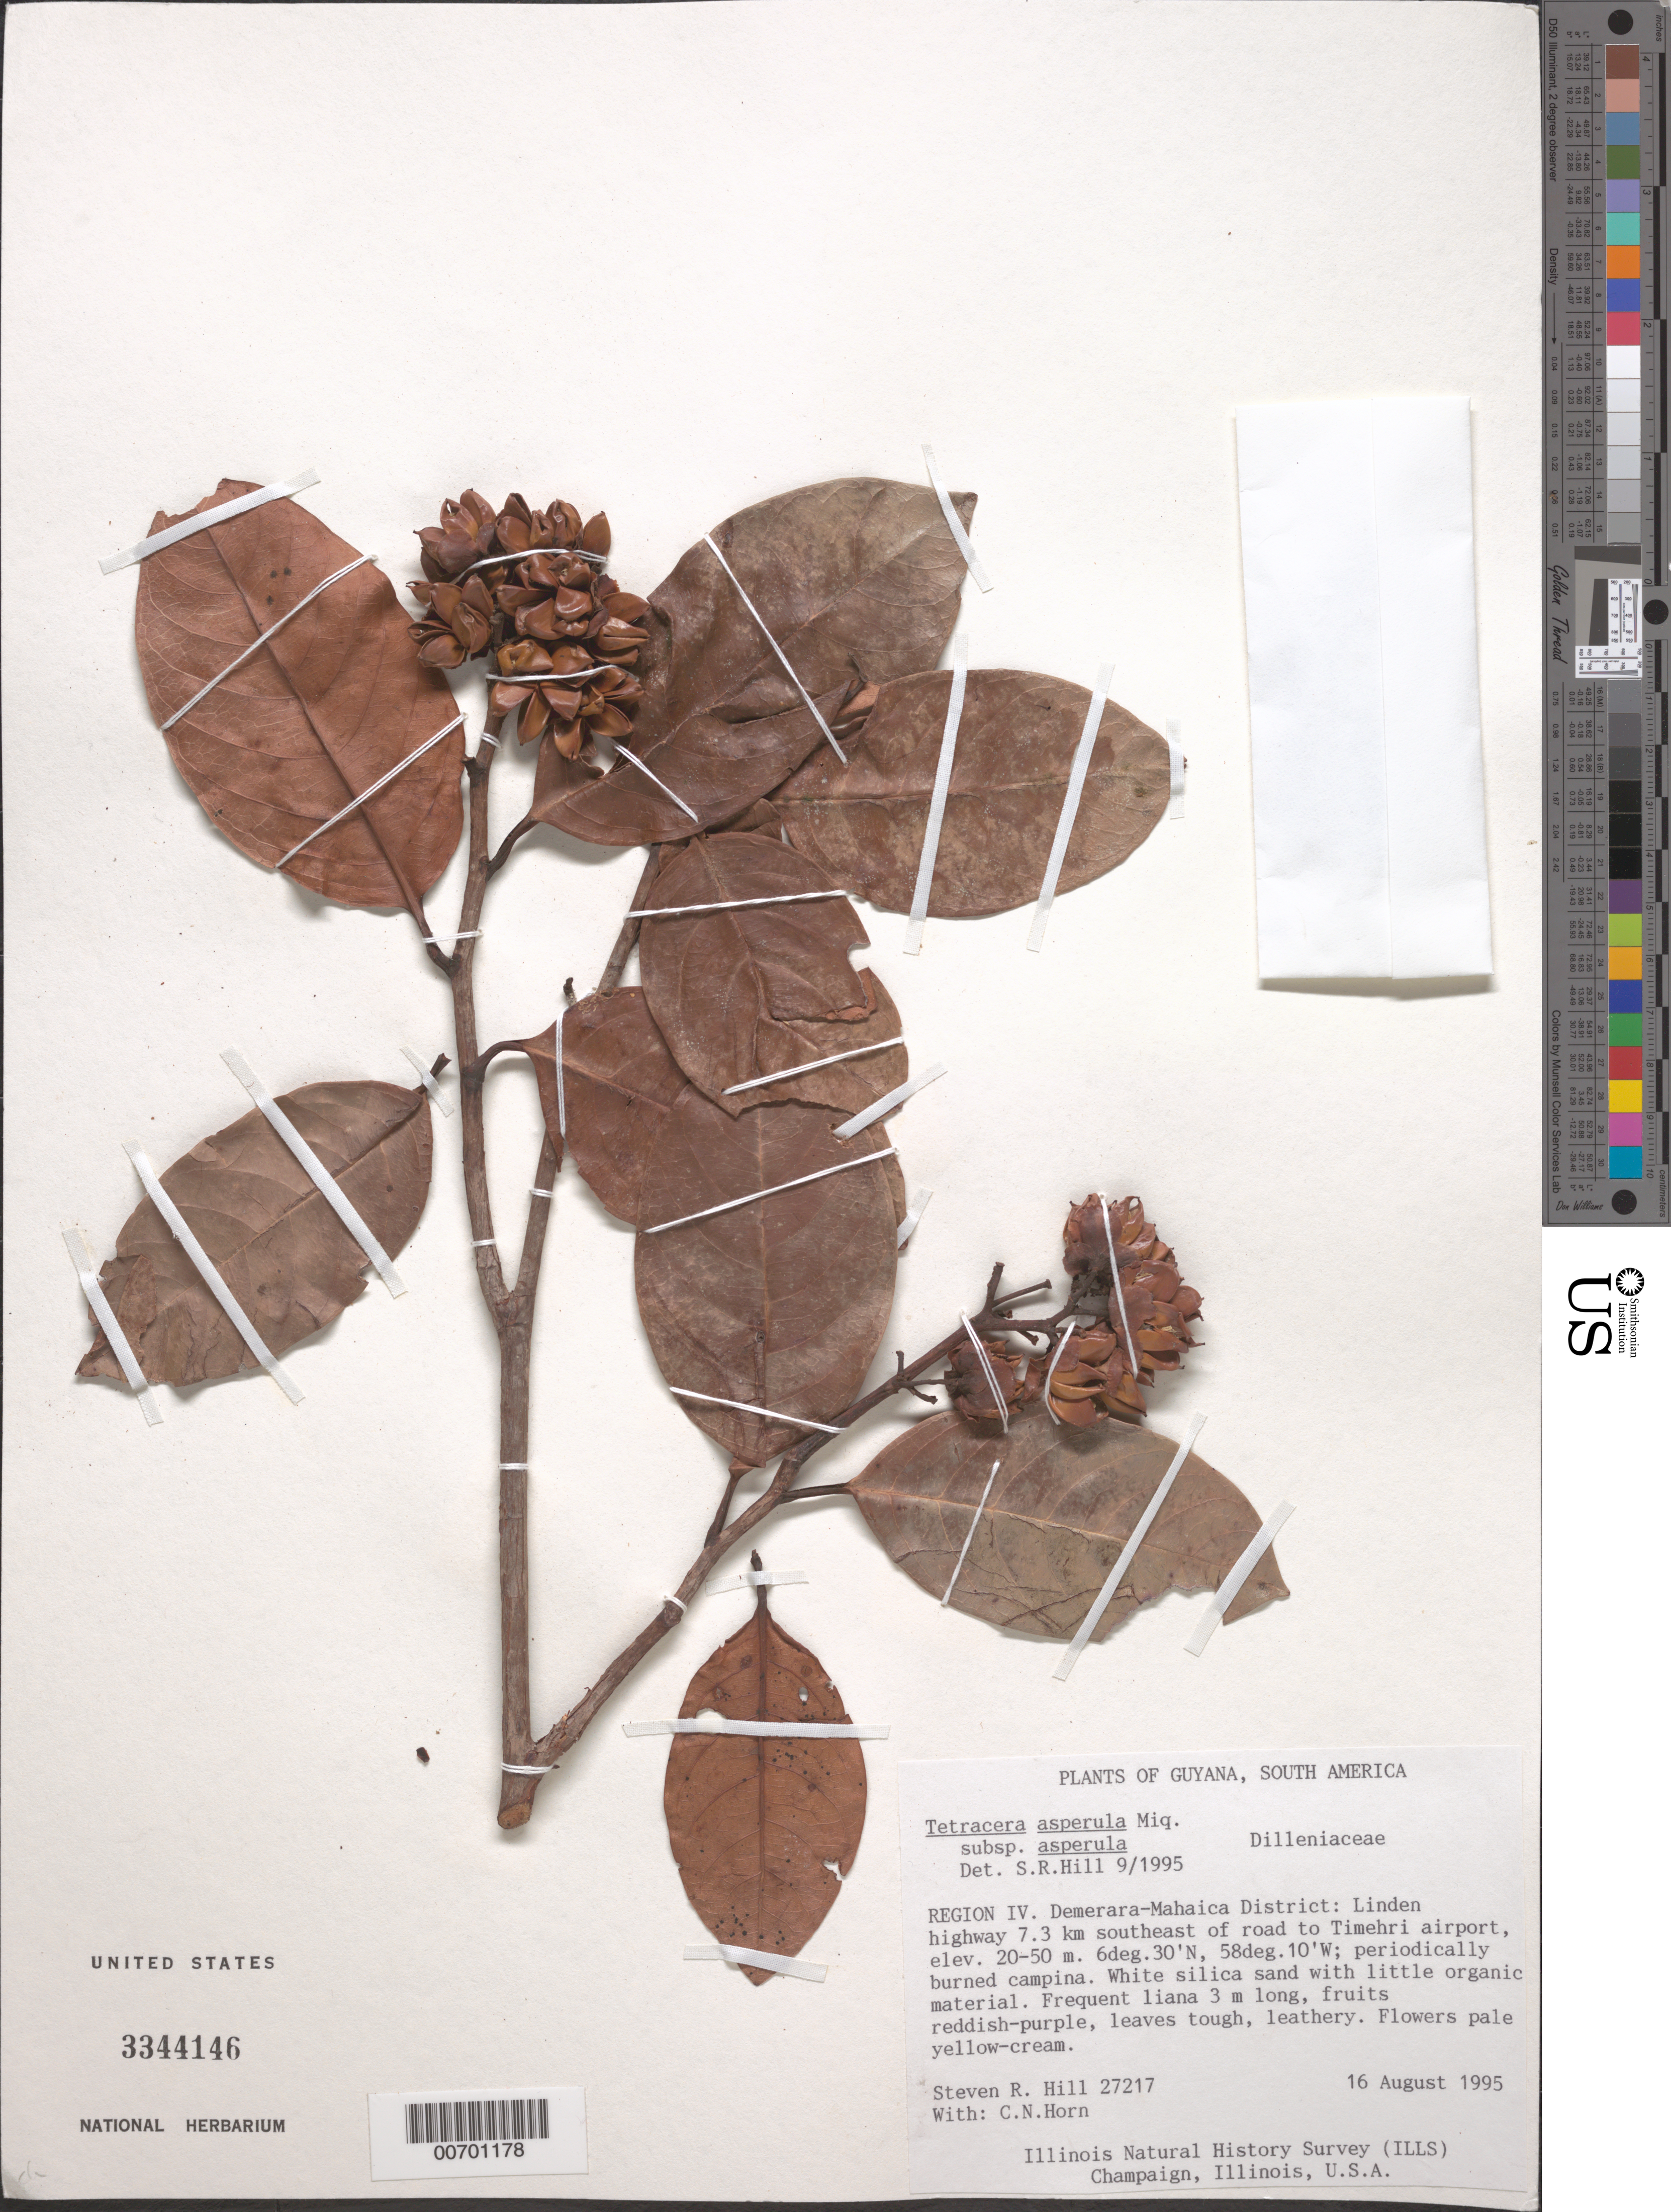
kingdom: Plantae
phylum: Tracheophyta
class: Magnoliopsida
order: Dilleniales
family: Dilleniaceae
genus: Tetracera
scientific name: Tetracera asperula subsp. asperula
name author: Miq.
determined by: Hill, Steven R.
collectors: S. R. Hill, C. N. Horn & H. Vermeer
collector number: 27217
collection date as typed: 16-Aug-95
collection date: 1995-08-16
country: Guyana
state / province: Demerara-Mahaica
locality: Linden Hwy., 7.3 km SE of Timehri Airport road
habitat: Periodically burned campina.white silica sand with little organic material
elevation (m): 20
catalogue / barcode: US 3344146